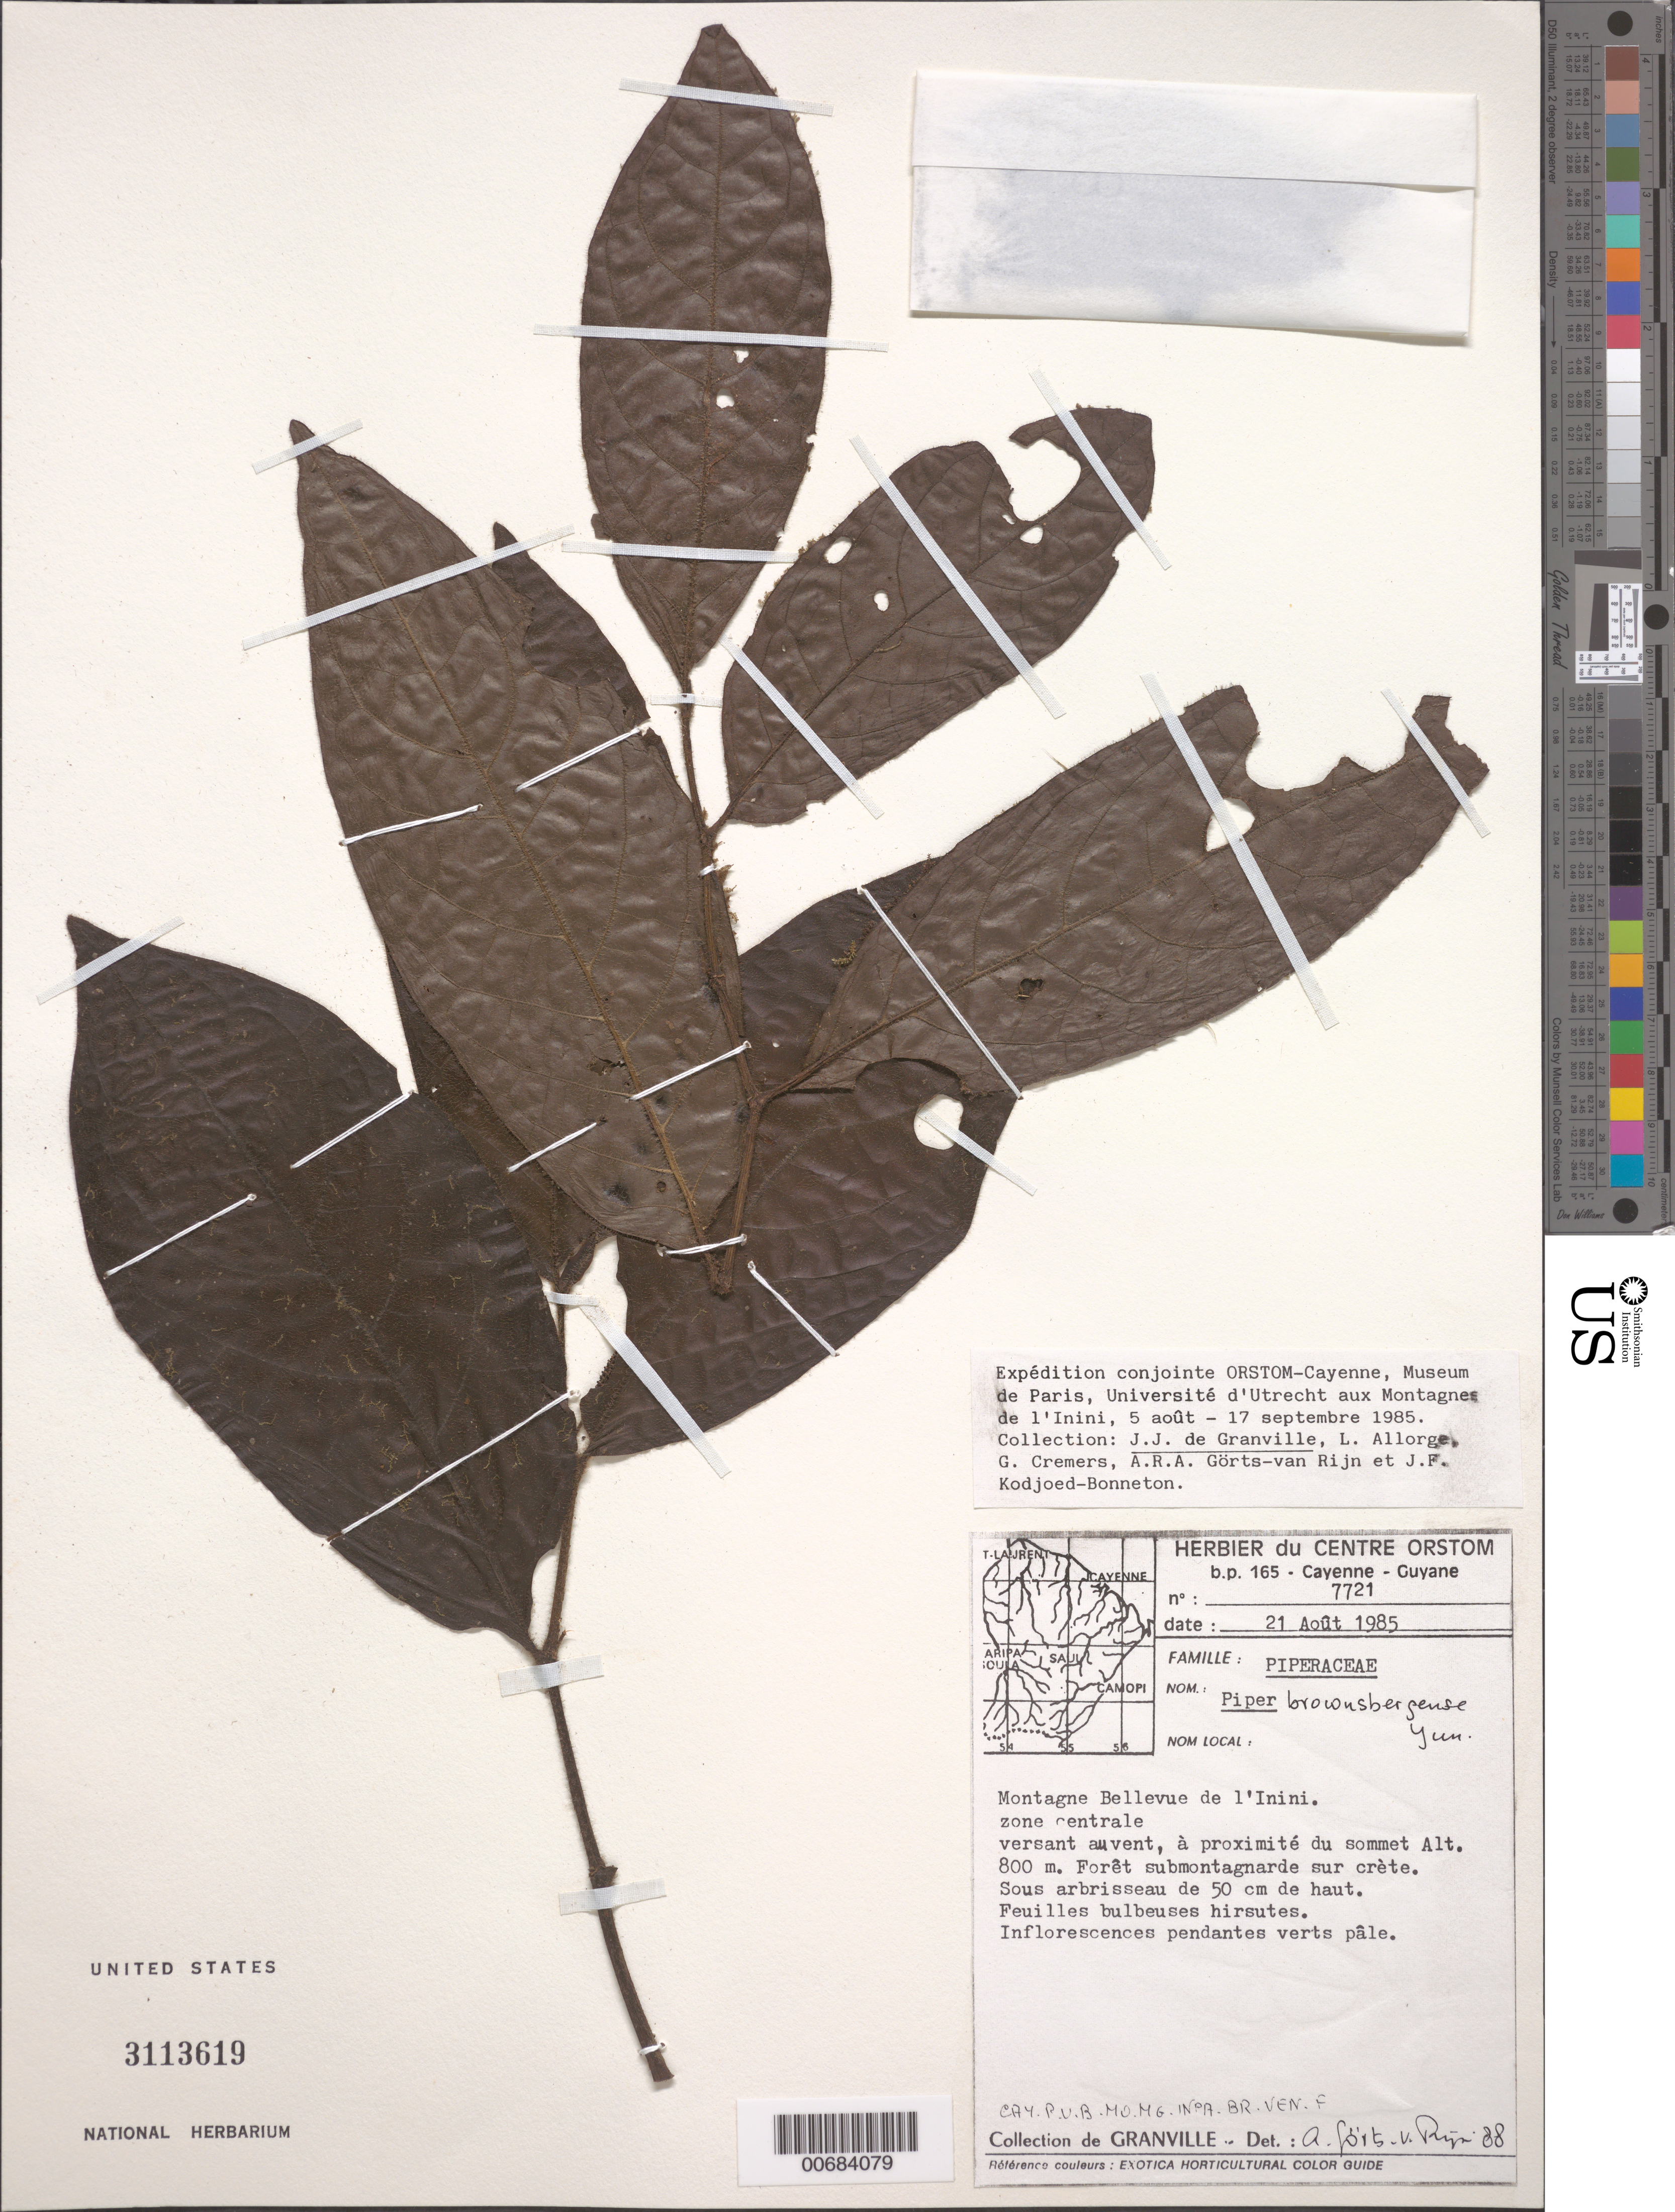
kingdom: Plantae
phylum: Tracheophyta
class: Magnoliopsida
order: Piperales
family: Piperaceae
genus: Piper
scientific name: Piper brownsbergense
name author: Yunck.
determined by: Görts-van Rijn, A. R. A.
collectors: J.-J. de Granville, L. Allorge, G. Cremers, A. .R. A. Görts-van Rijn & J. Kodjoed-Bonneton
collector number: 7721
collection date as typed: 21-Aug-85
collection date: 1985-08-21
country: French Guiana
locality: Montagnes Bellevue de l'Inini, zone centrale, versant á vent, au proximité du sommet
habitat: Forêt submontagnarde sur crete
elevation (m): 800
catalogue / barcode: US 3113619